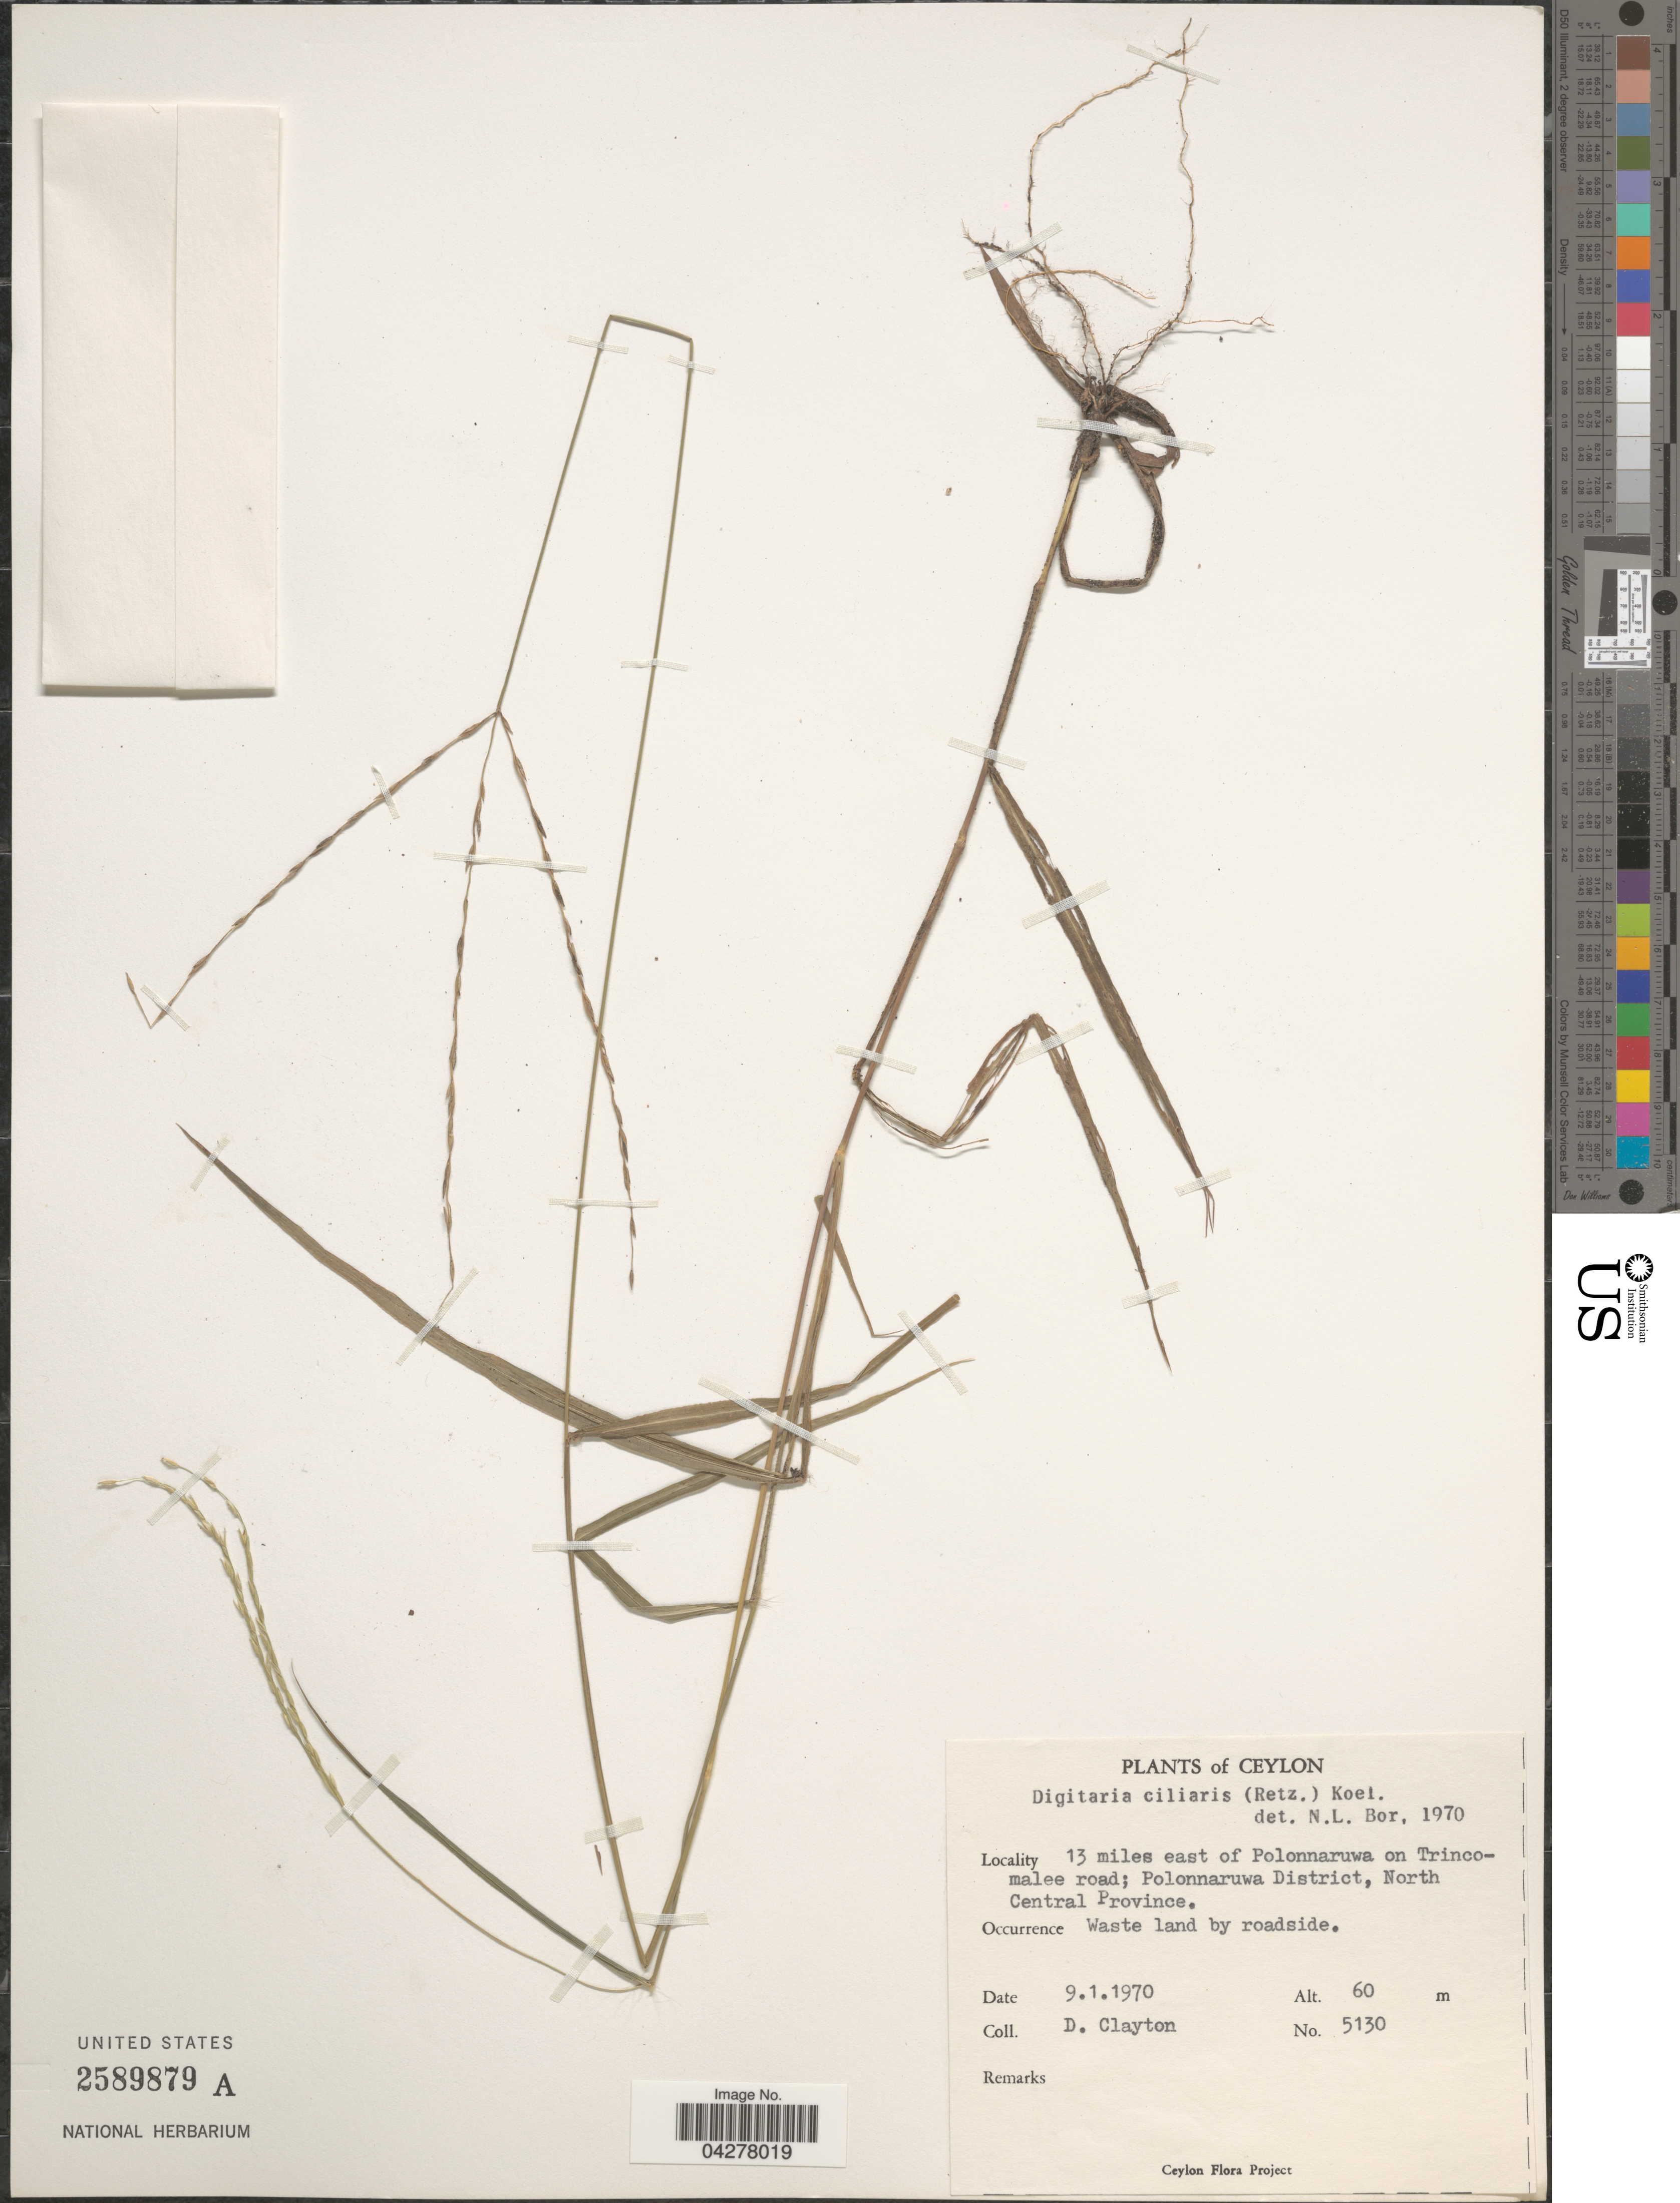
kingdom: Plantae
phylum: Tracheophyta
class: Liliopsida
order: Poales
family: Poaceae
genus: Digitaria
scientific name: Digitaria ciliaris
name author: (Retz.) Koeler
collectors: D. Clayton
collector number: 5130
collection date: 1970-01-09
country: Sri Lanka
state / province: North Central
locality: Ceylon. 13 miles east of Polonnaruwa on Trincomalee road; Polonnaruwa District. Waste land by roadside.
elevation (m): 60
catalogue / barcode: US 2589879A